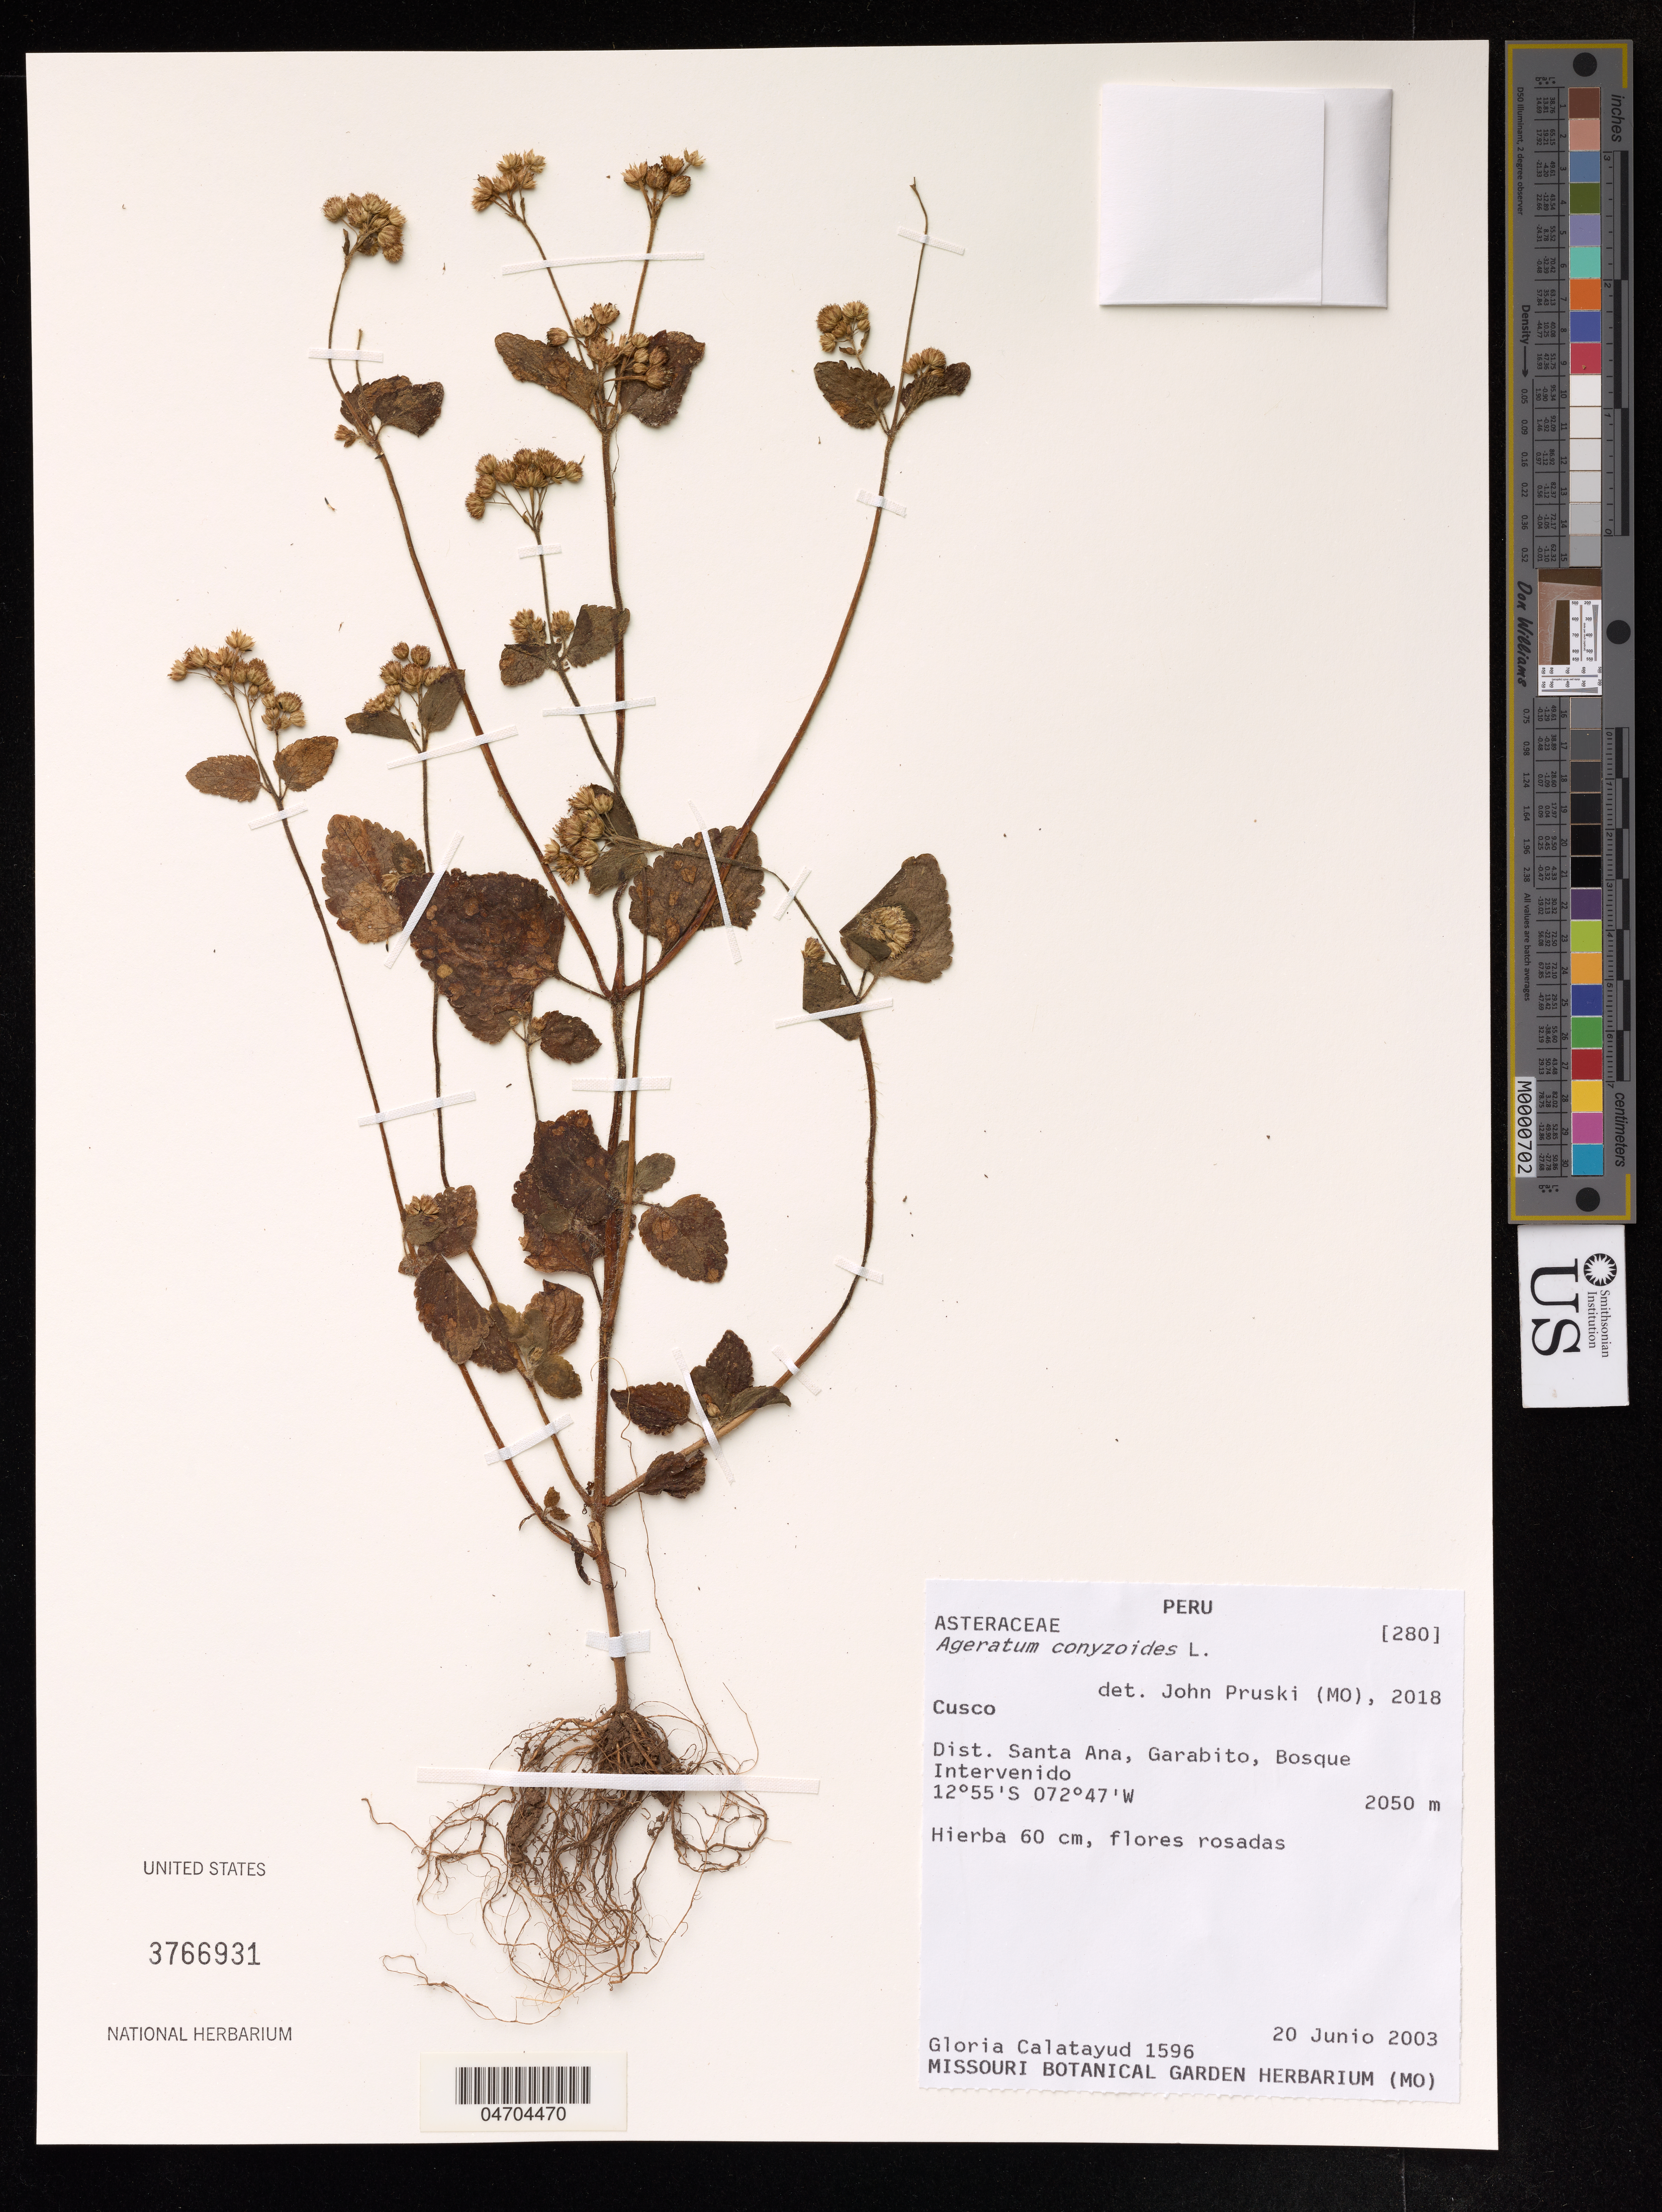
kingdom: Plantae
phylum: Tracheophyta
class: Magnoliopsida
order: Asterales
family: Asteraceae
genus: Ageratum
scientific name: Ageratum conyzoides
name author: L.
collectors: G. Calatayud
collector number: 1596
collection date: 2003-06-20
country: Peru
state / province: Cusco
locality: Dist. Santa Ana, Garabito.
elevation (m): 2050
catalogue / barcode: US 3766931